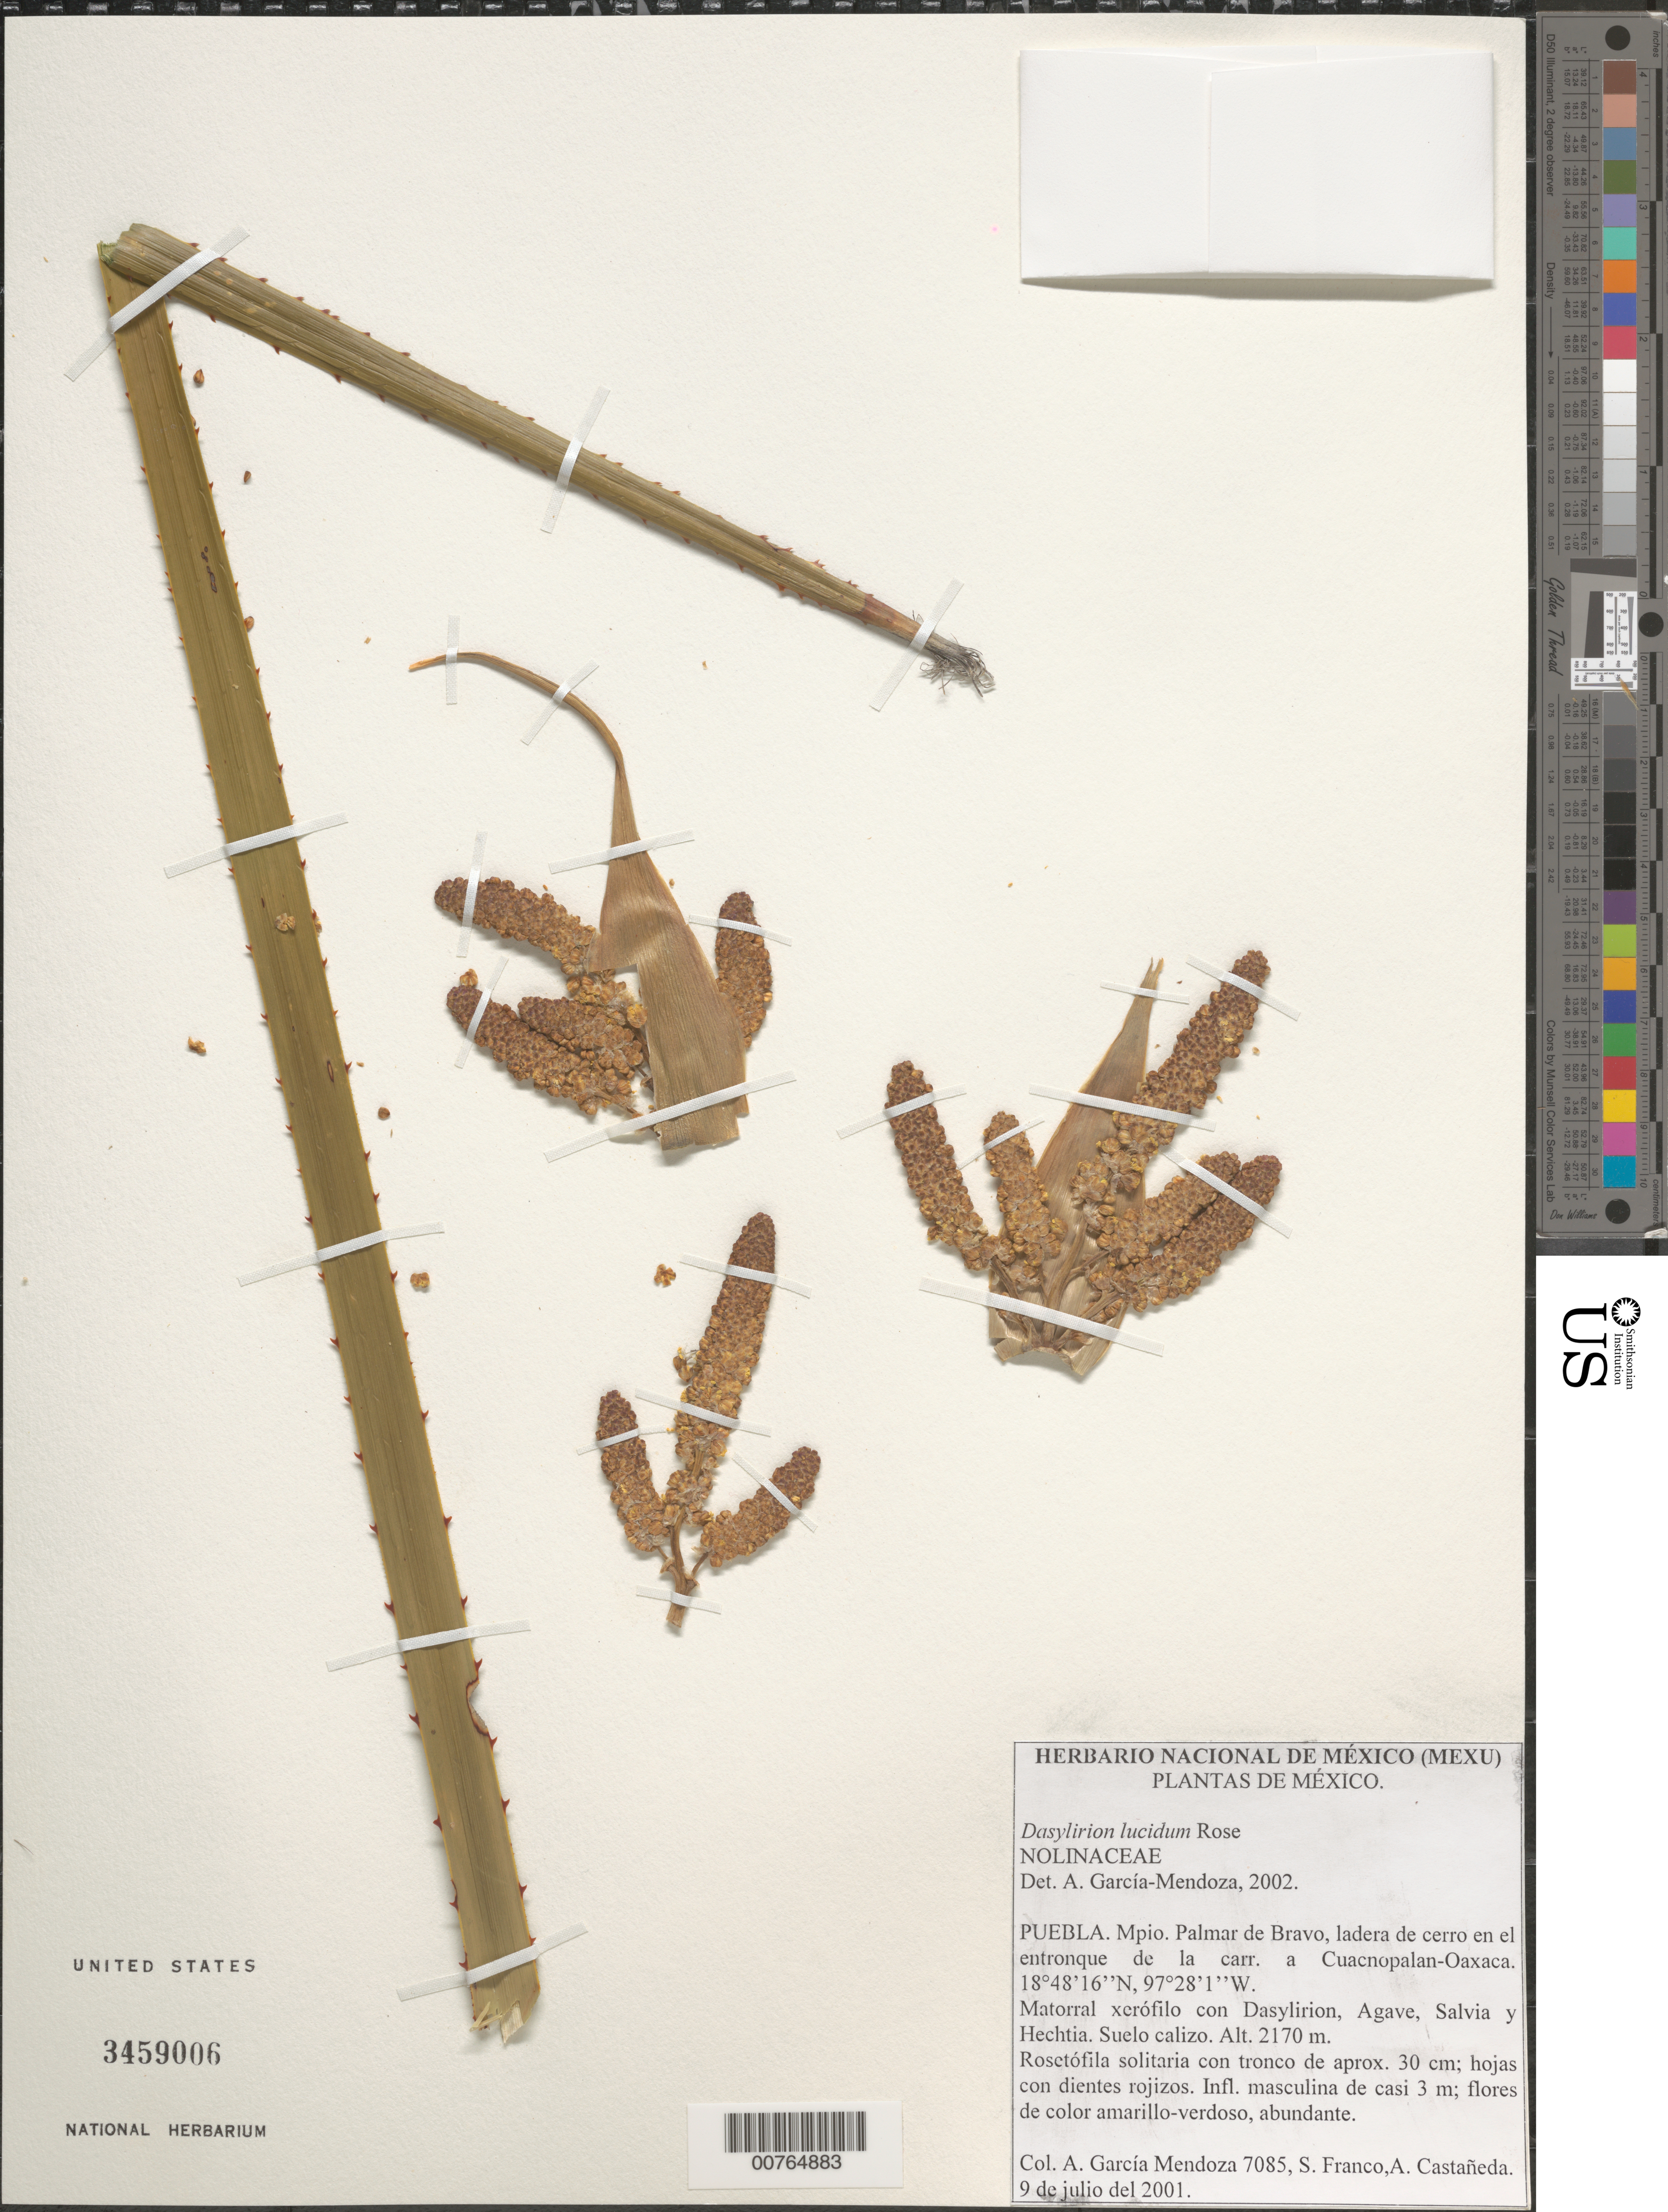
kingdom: Plantae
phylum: Tracheophyta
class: Liliopsida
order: Asparagales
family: Asparagaceae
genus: Dasylirion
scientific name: Dasylirion lucidum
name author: Rose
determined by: García-Mendoza, A.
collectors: A. García-Mendoza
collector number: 7085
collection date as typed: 09 Jul 2001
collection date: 2001-07-09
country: Mexico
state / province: Puebla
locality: Palmar de Bravo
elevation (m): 2170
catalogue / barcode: US 3459006